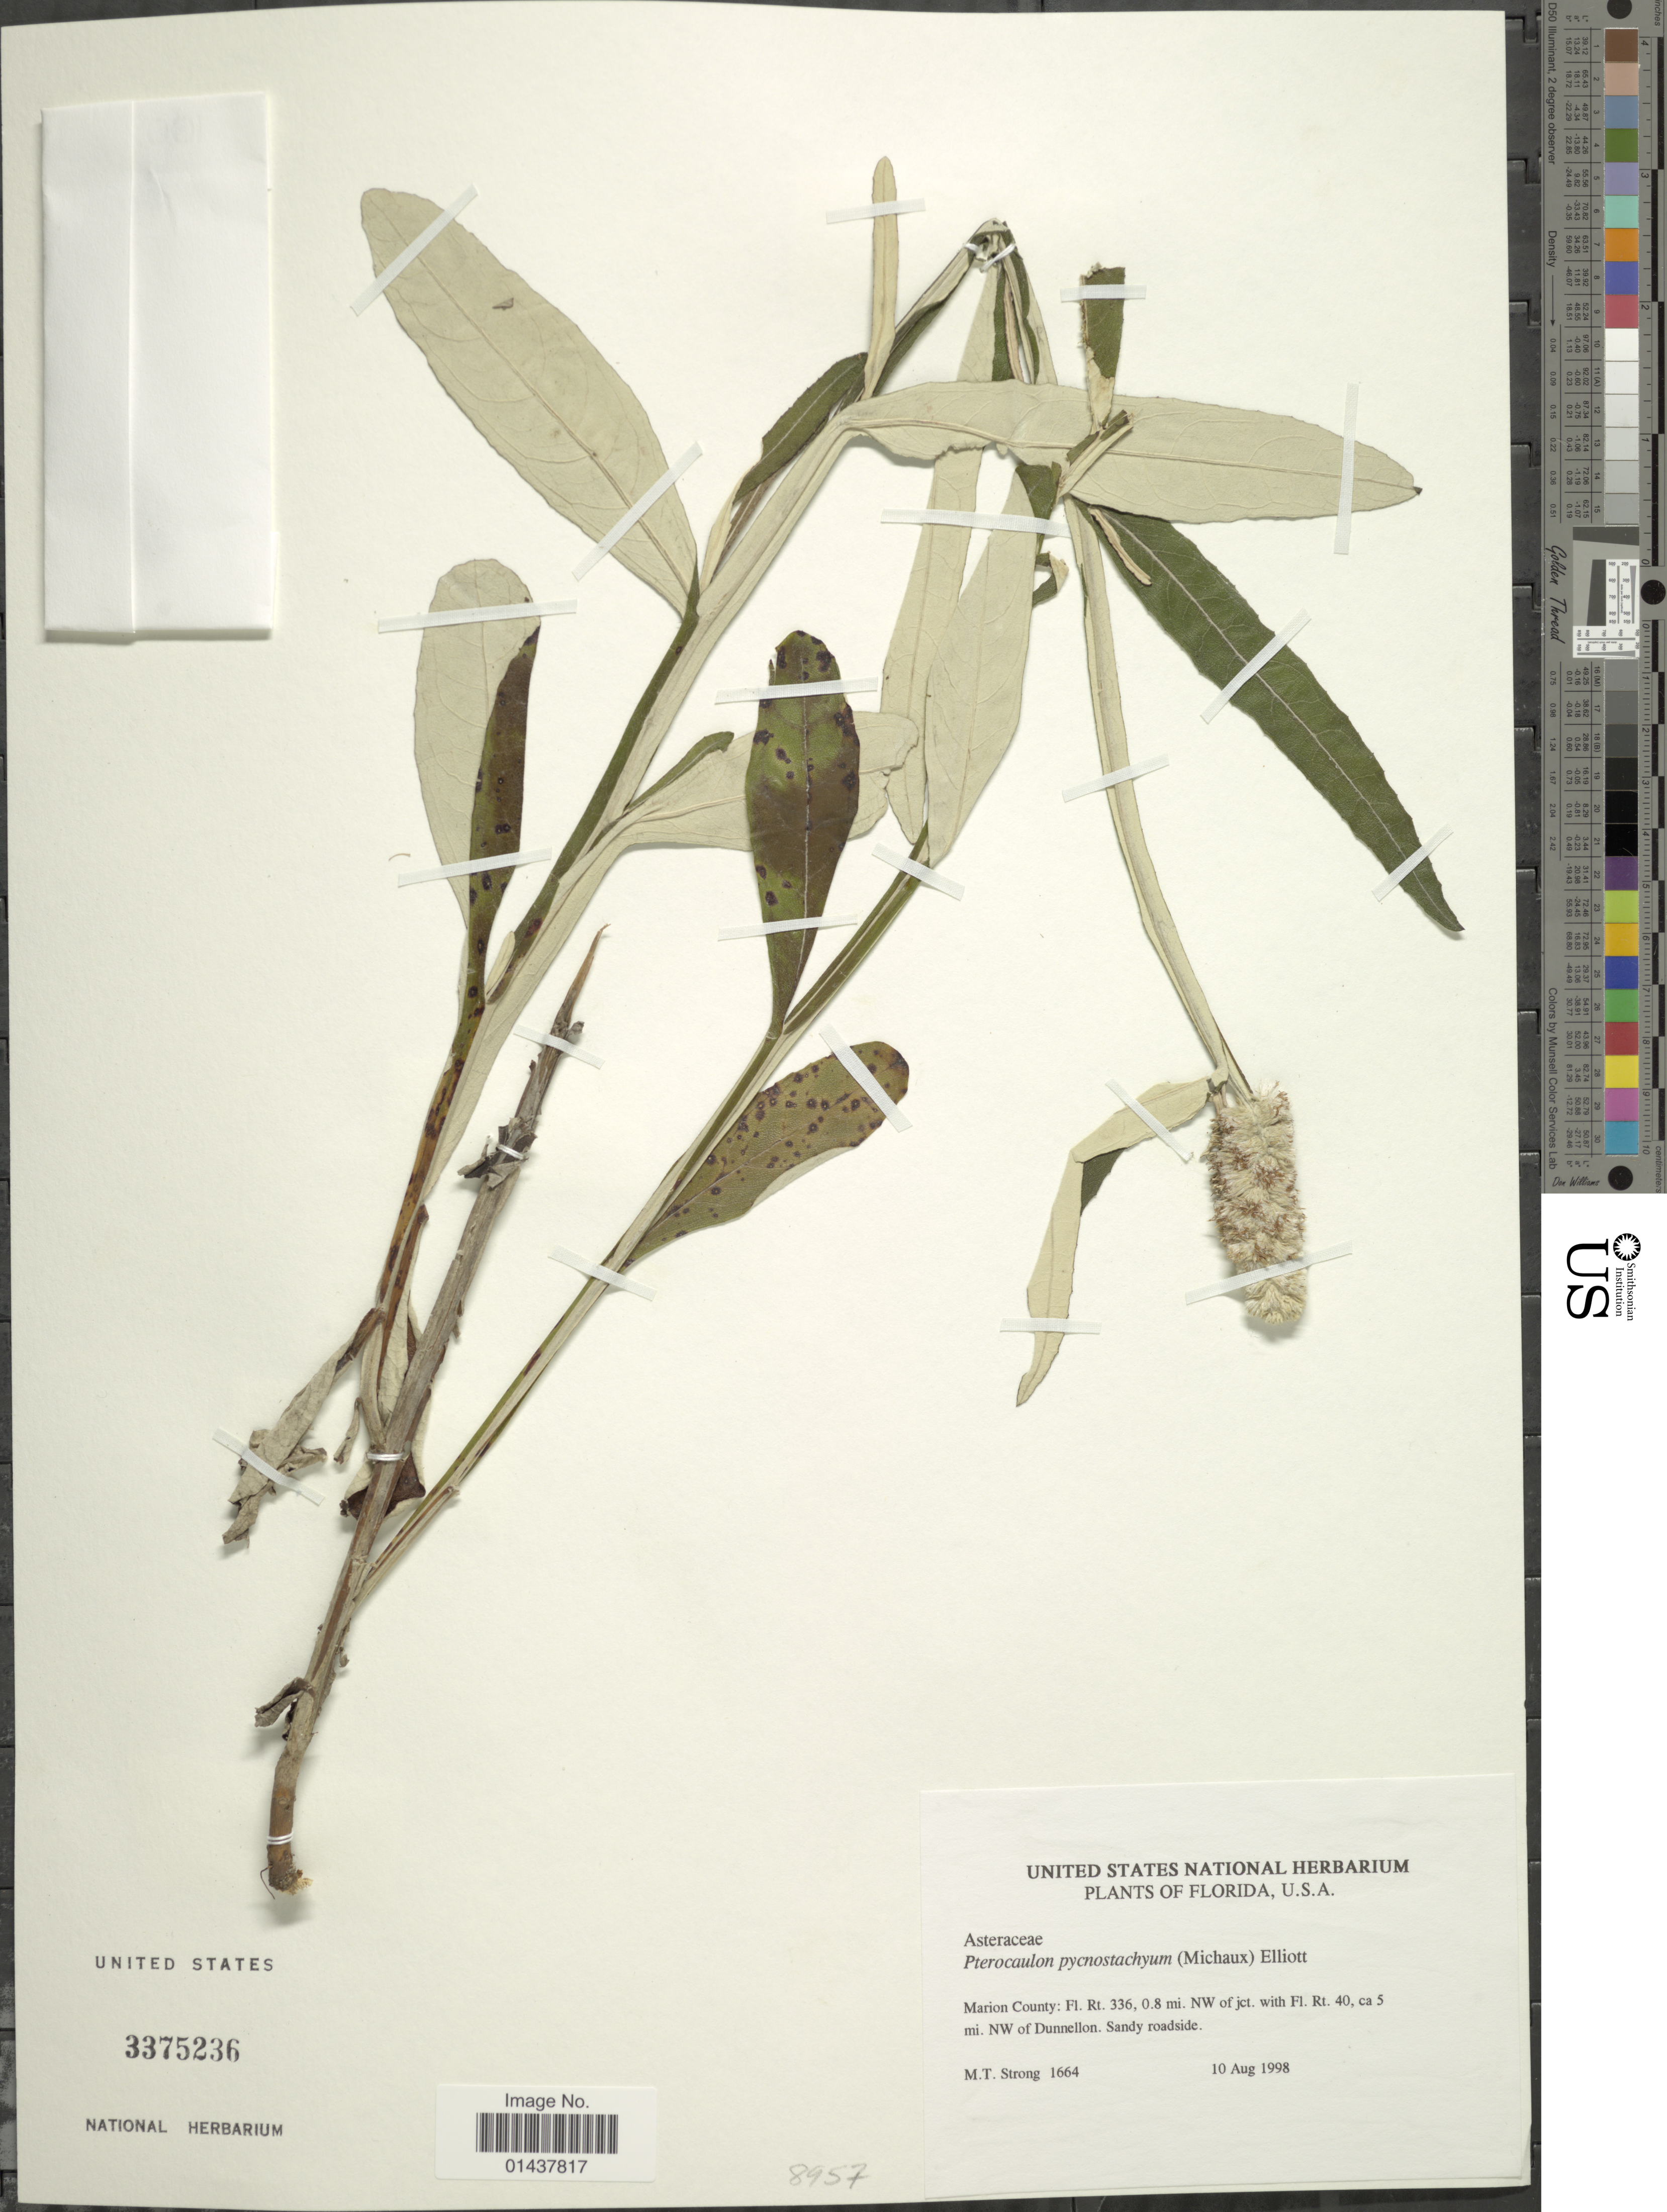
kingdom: Plantae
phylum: Tracheophyta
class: Magnoliopsida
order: Asterales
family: Asteraceae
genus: Pterocaulon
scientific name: Pterocaulon pycnostachyum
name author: (Michx.) Elliott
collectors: M. T. Strong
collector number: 1664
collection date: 1998-08-10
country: United States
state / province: Florida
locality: U. S. A., Marion County, Fl. Rt. 336, 0.8 mi NW of jct. with Fl. Rt. 40, ca 5 mi NW of Dunnellon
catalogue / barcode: US 3375236